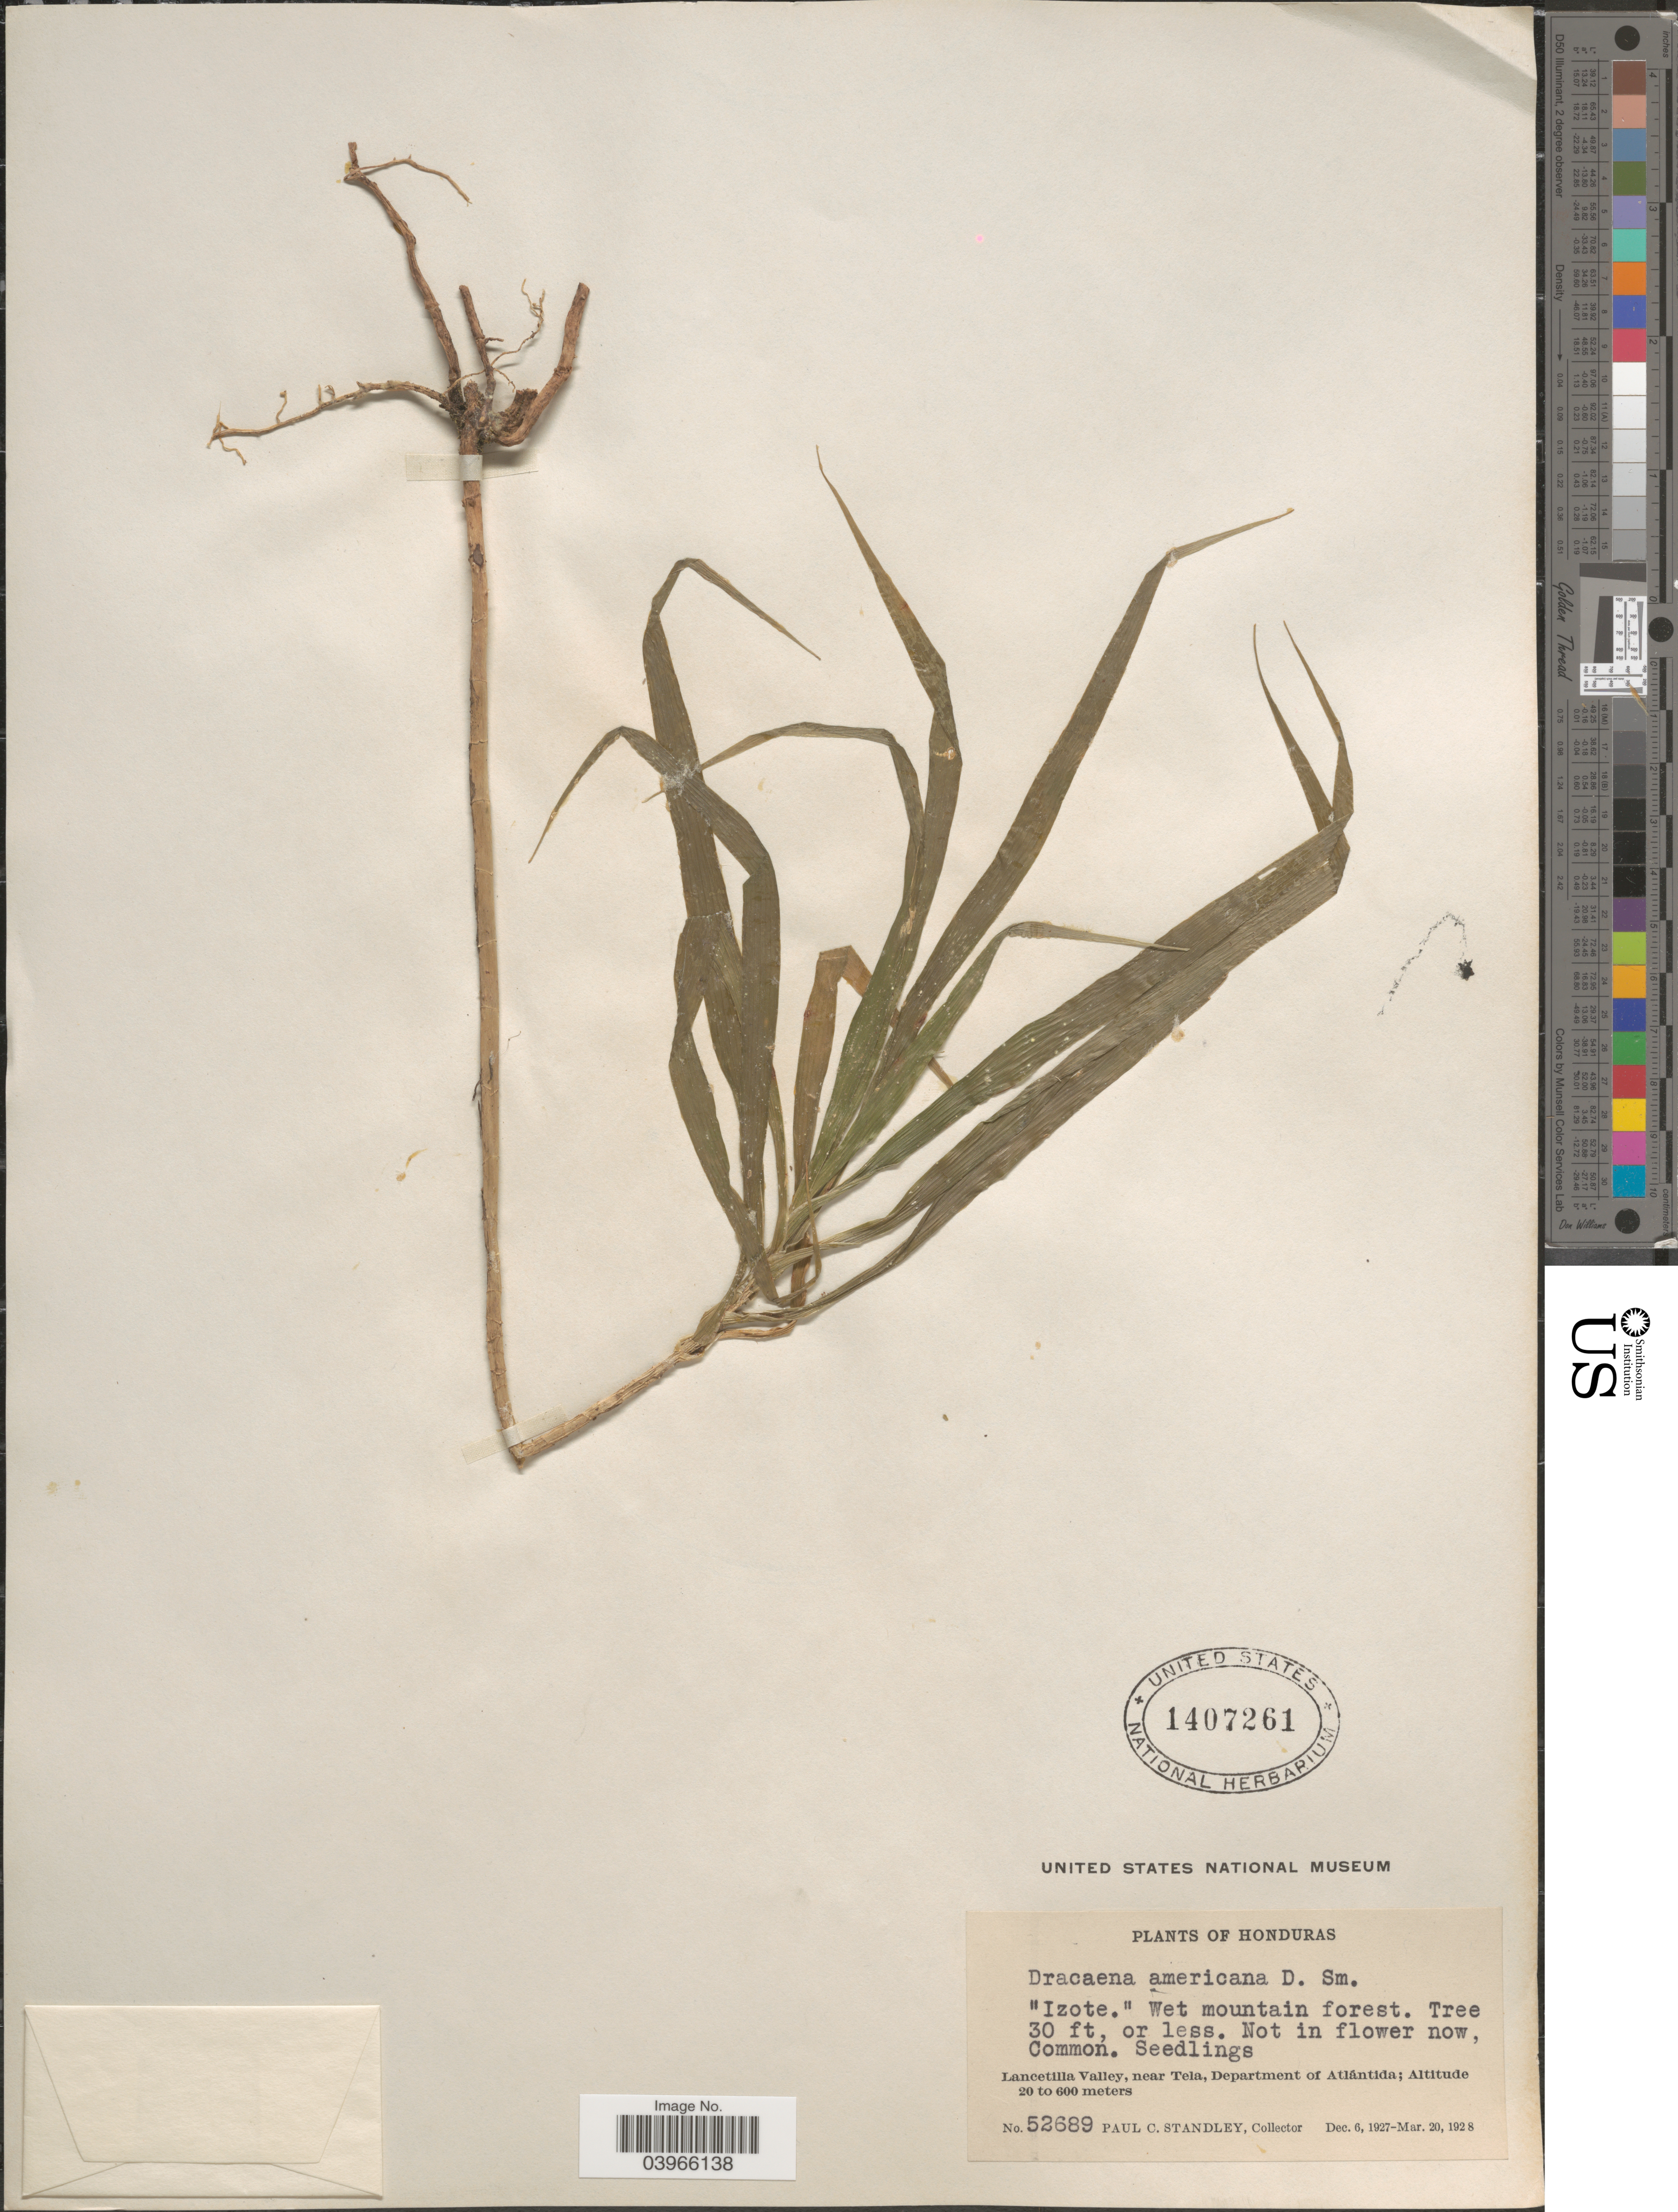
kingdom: Plantae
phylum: Tracheophyta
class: Liliopsida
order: Asparagales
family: Asparagaceae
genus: Dracaena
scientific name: Dracaena americana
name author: Donn. Sm. in Sarg.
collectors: P. C. Standley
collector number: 52689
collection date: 1927-12-06/1928-03-20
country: Honduras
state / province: Atlantida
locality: Lancetilla Valley, near Tela, Department of Atlántida.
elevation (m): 20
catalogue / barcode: US 1407261